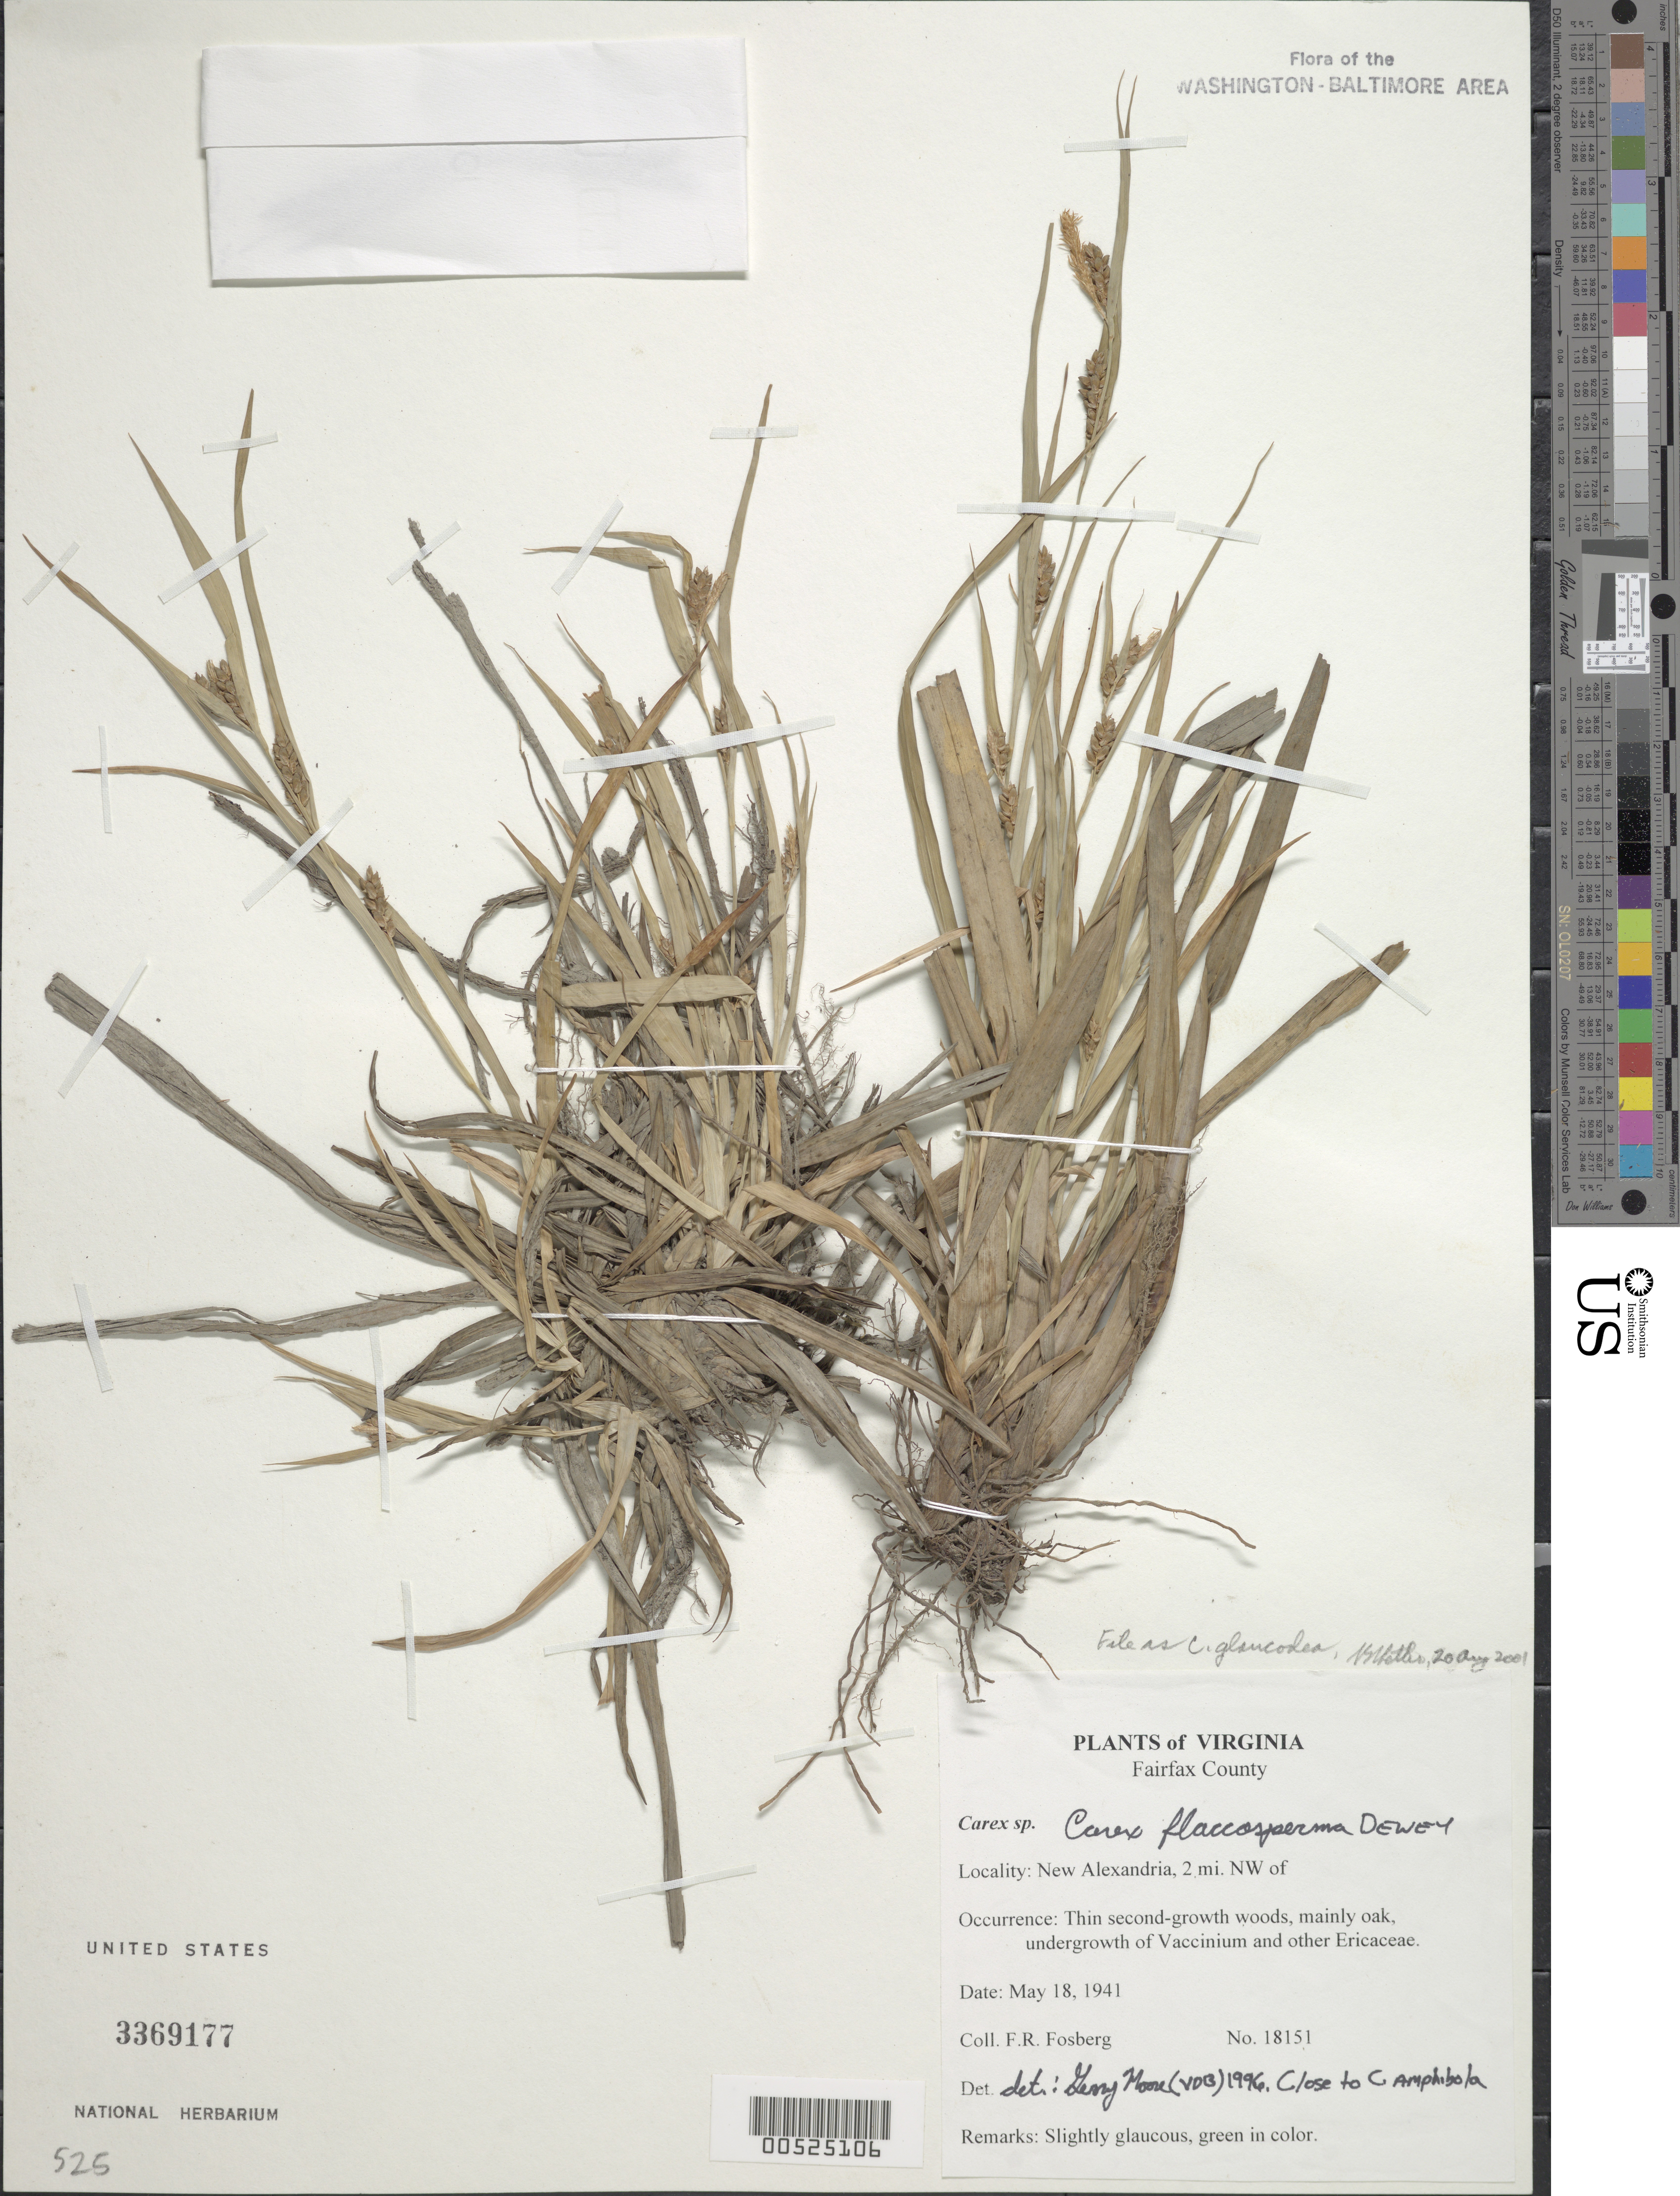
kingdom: Plantae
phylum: Tracheophyta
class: Liliopsida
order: Poales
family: Cyperaceae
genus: Carex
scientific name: Carex glaucodea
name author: Tuck. ex Olney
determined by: Shetler, Stanwyn G., (US), NMNH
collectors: F. R. Fosberg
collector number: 18151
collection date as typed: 18 May 1941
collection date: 1941-05-18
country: United States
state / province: Virginia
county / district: City of Alexandria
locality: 2 mi. NW of [New] Alexandria.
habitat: Thin second-growth woods, mainly oak, undergrowth of Vaccinium and other Ericaceae.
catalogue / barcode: US 3369177